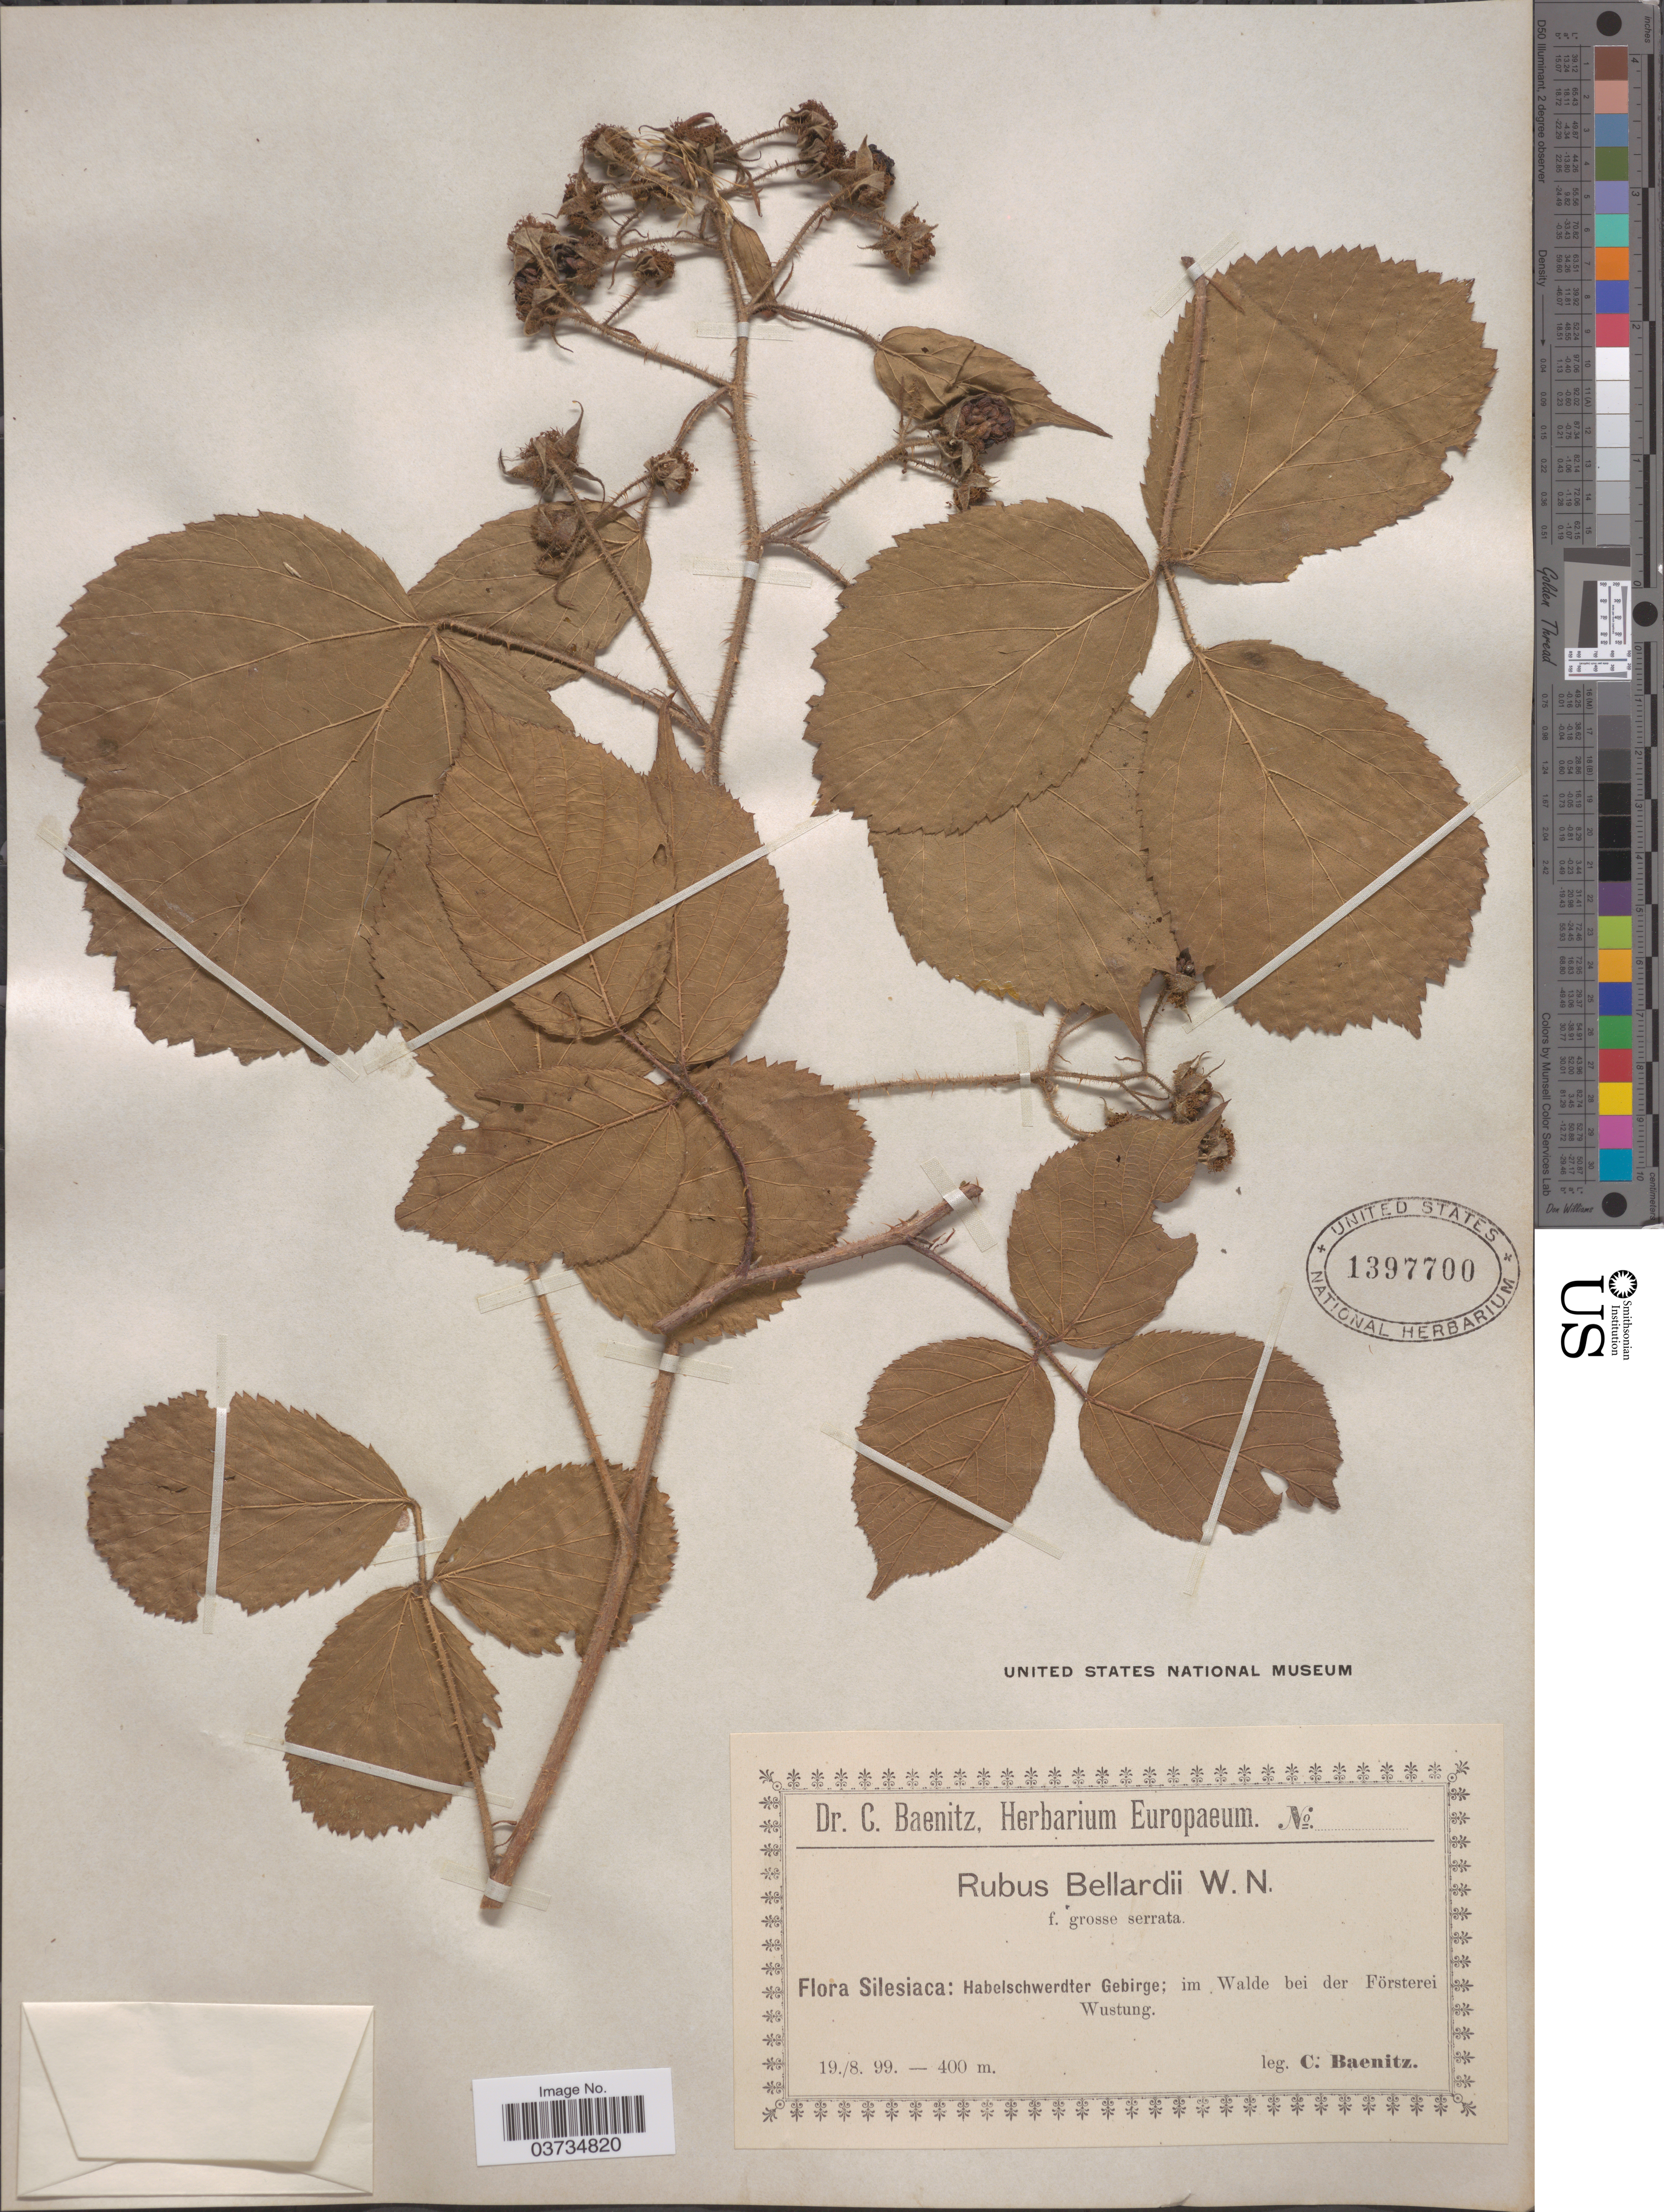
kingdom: Plantae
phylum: Tracheophyta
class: Magnoliopsida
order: Rosales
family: Rosaceae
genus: Rubus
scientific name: Rubus pedemontanus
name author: Pinkw.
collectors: C. G. Baenitz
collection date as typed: Transcribed d/m/y: 19/8/99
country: Poland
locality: Silesiaca: Habelschwerdter Gebirge; im Walde bei der Försterei Wustung.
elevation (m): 400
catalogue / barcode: US 1397700